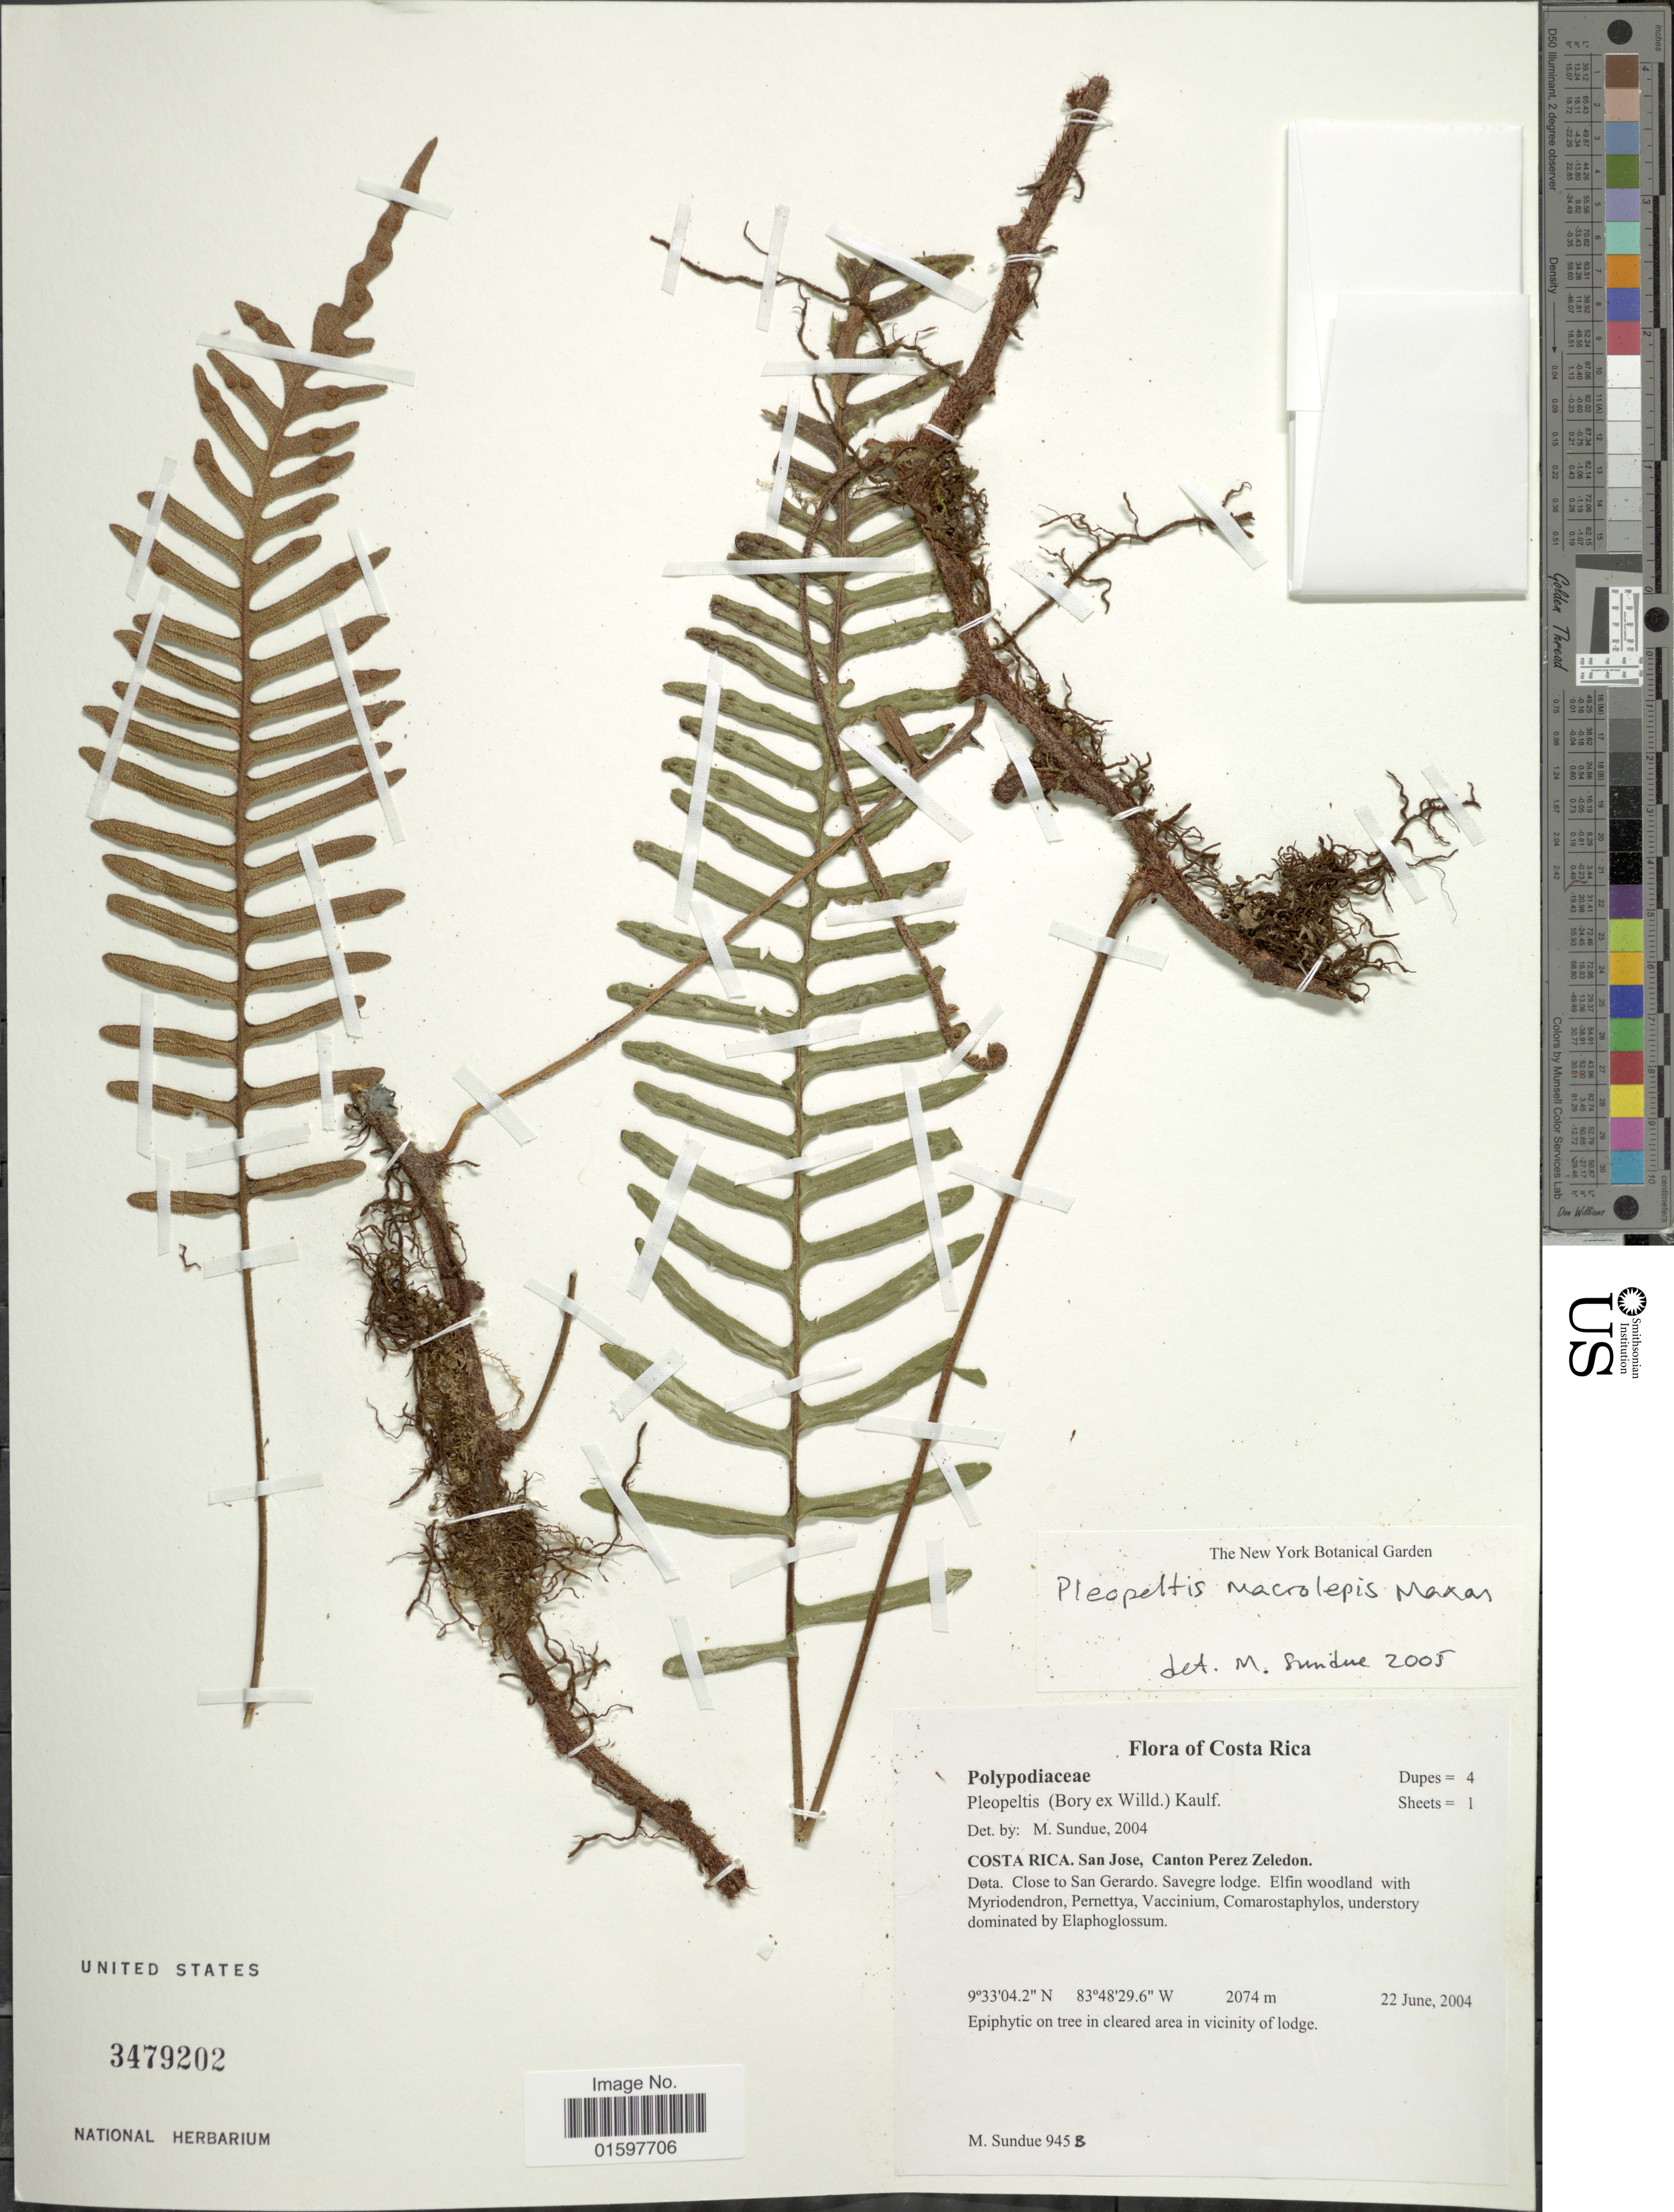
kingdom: Plantae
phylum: Tracheophyta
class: Polypodiopsida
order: Polypodiales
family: Polypodiaceae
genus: Pleopeltis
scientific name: Pleopeltis macrolepis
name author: (Maxon) A.R. Sm. & Tejero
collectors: M. Sundue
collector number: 945B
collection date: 2004-06-22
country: Costa Rica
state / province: San José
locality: Canton Perez Zeledon, Dota, close to San Gerardo, Savegre lodge.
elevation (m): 2074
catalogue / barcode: US 3479202